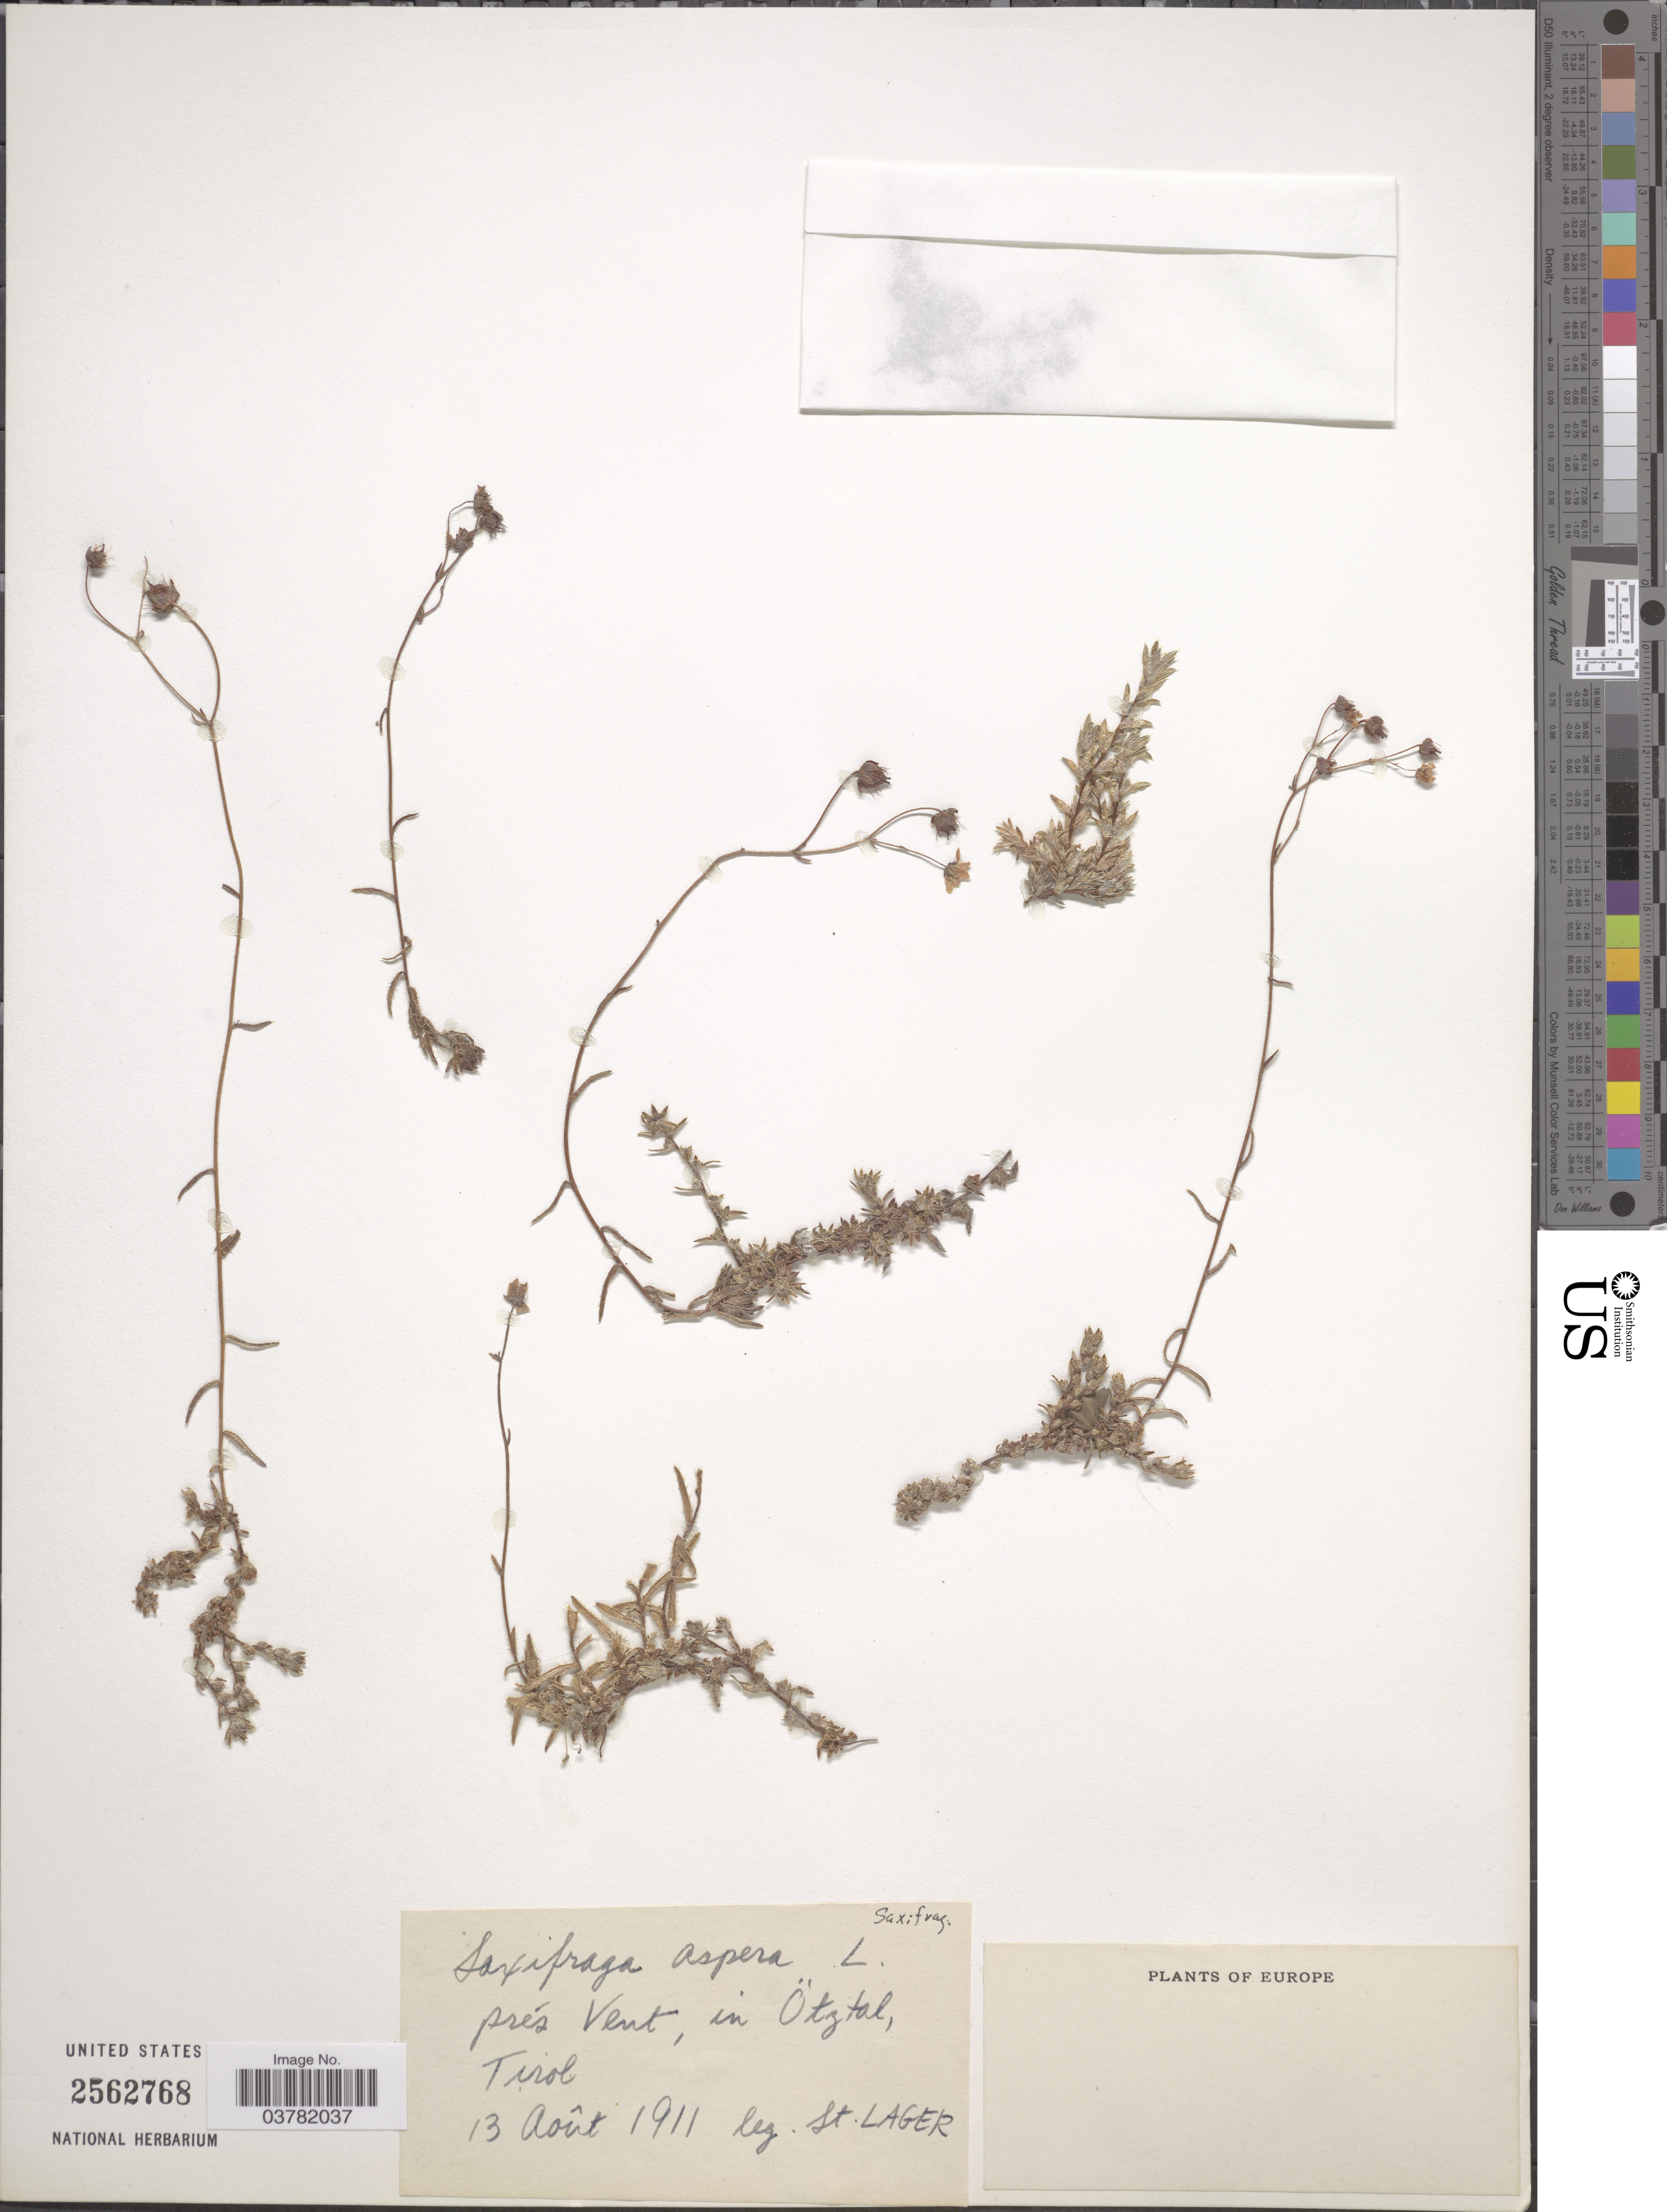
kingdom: Plantae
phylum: Tracheophyta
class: Magnoliopsida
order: Saxifragales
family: Saxifragaceae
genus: Saxifraga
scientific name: Saxifraga aspera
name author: L.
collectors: -. St. Lager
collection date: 1911-08-13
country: Austria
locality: Près Vent, in Ötztal, Tirol.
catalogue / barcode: US 2562768